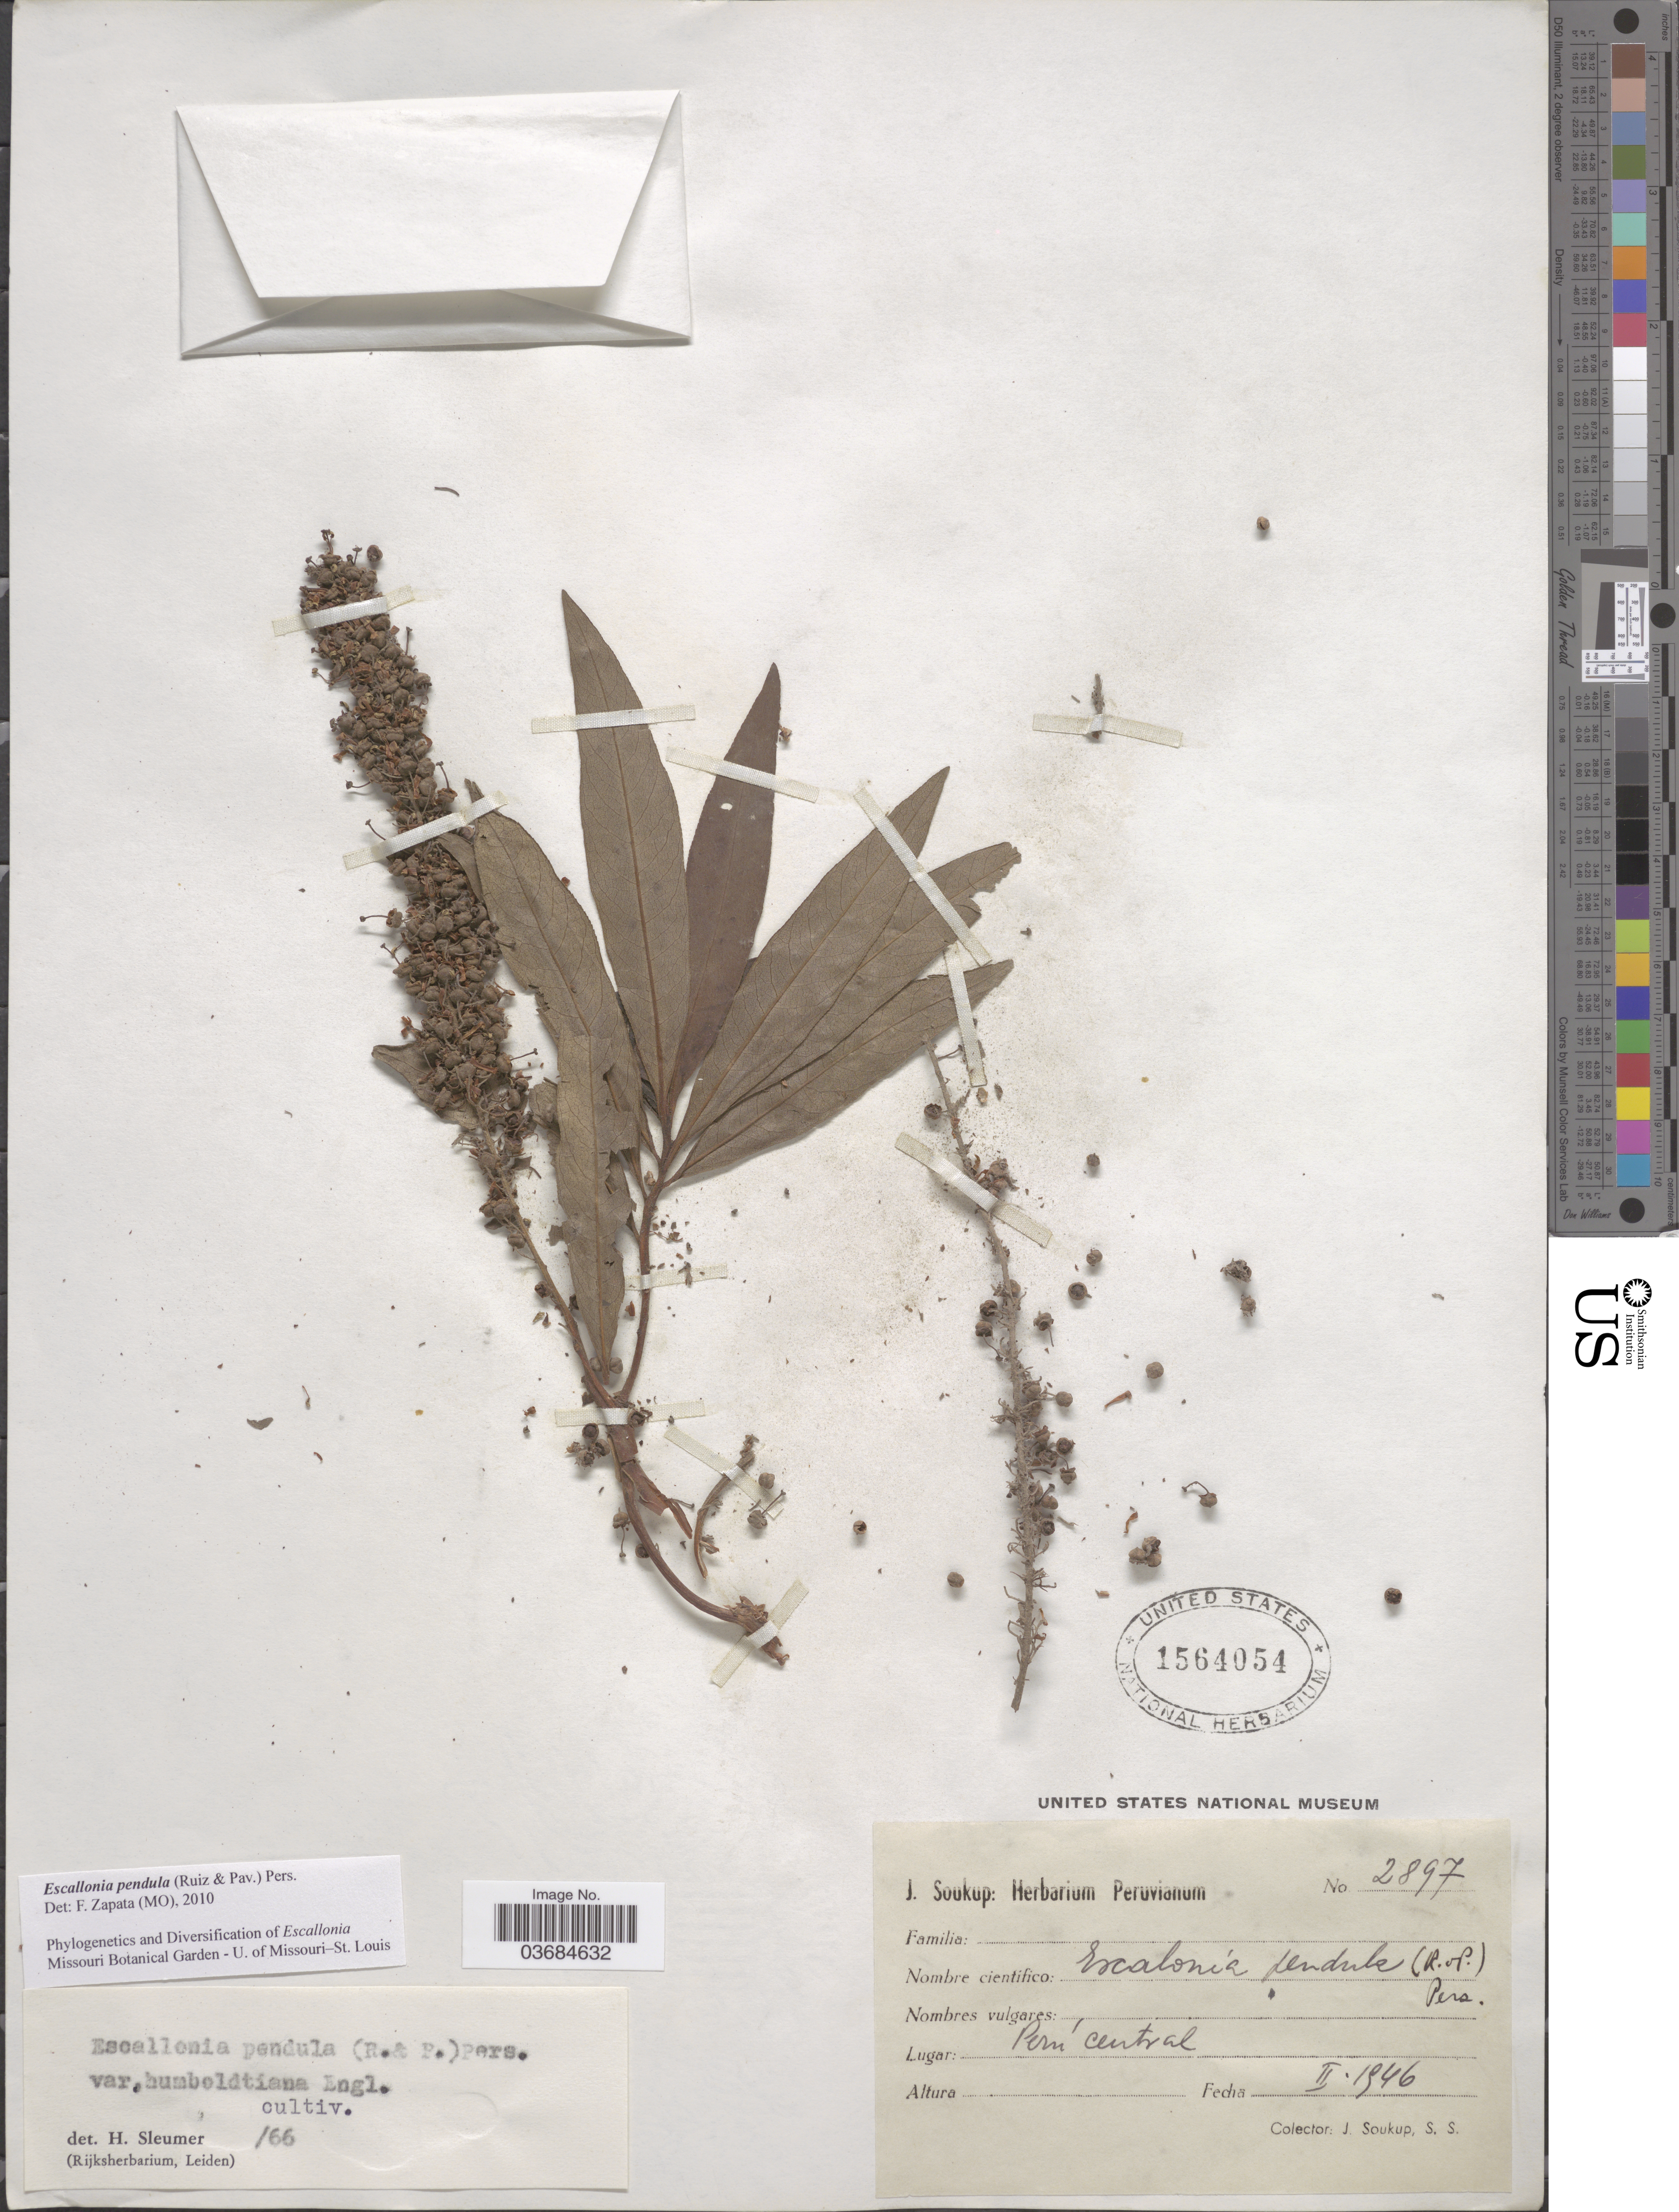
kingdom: Plantae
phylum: Tracheophyta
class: Magnoliopsida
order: Escalloniales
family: Escalloniaceae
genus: Escallonia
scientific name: Escallonia pendula var. pendula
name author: (Ruiz & Pav.) Pers.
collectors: J. Soukup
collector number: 2897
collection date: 1946-02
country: Peru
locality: Perú Central.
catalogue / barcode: US 1564054